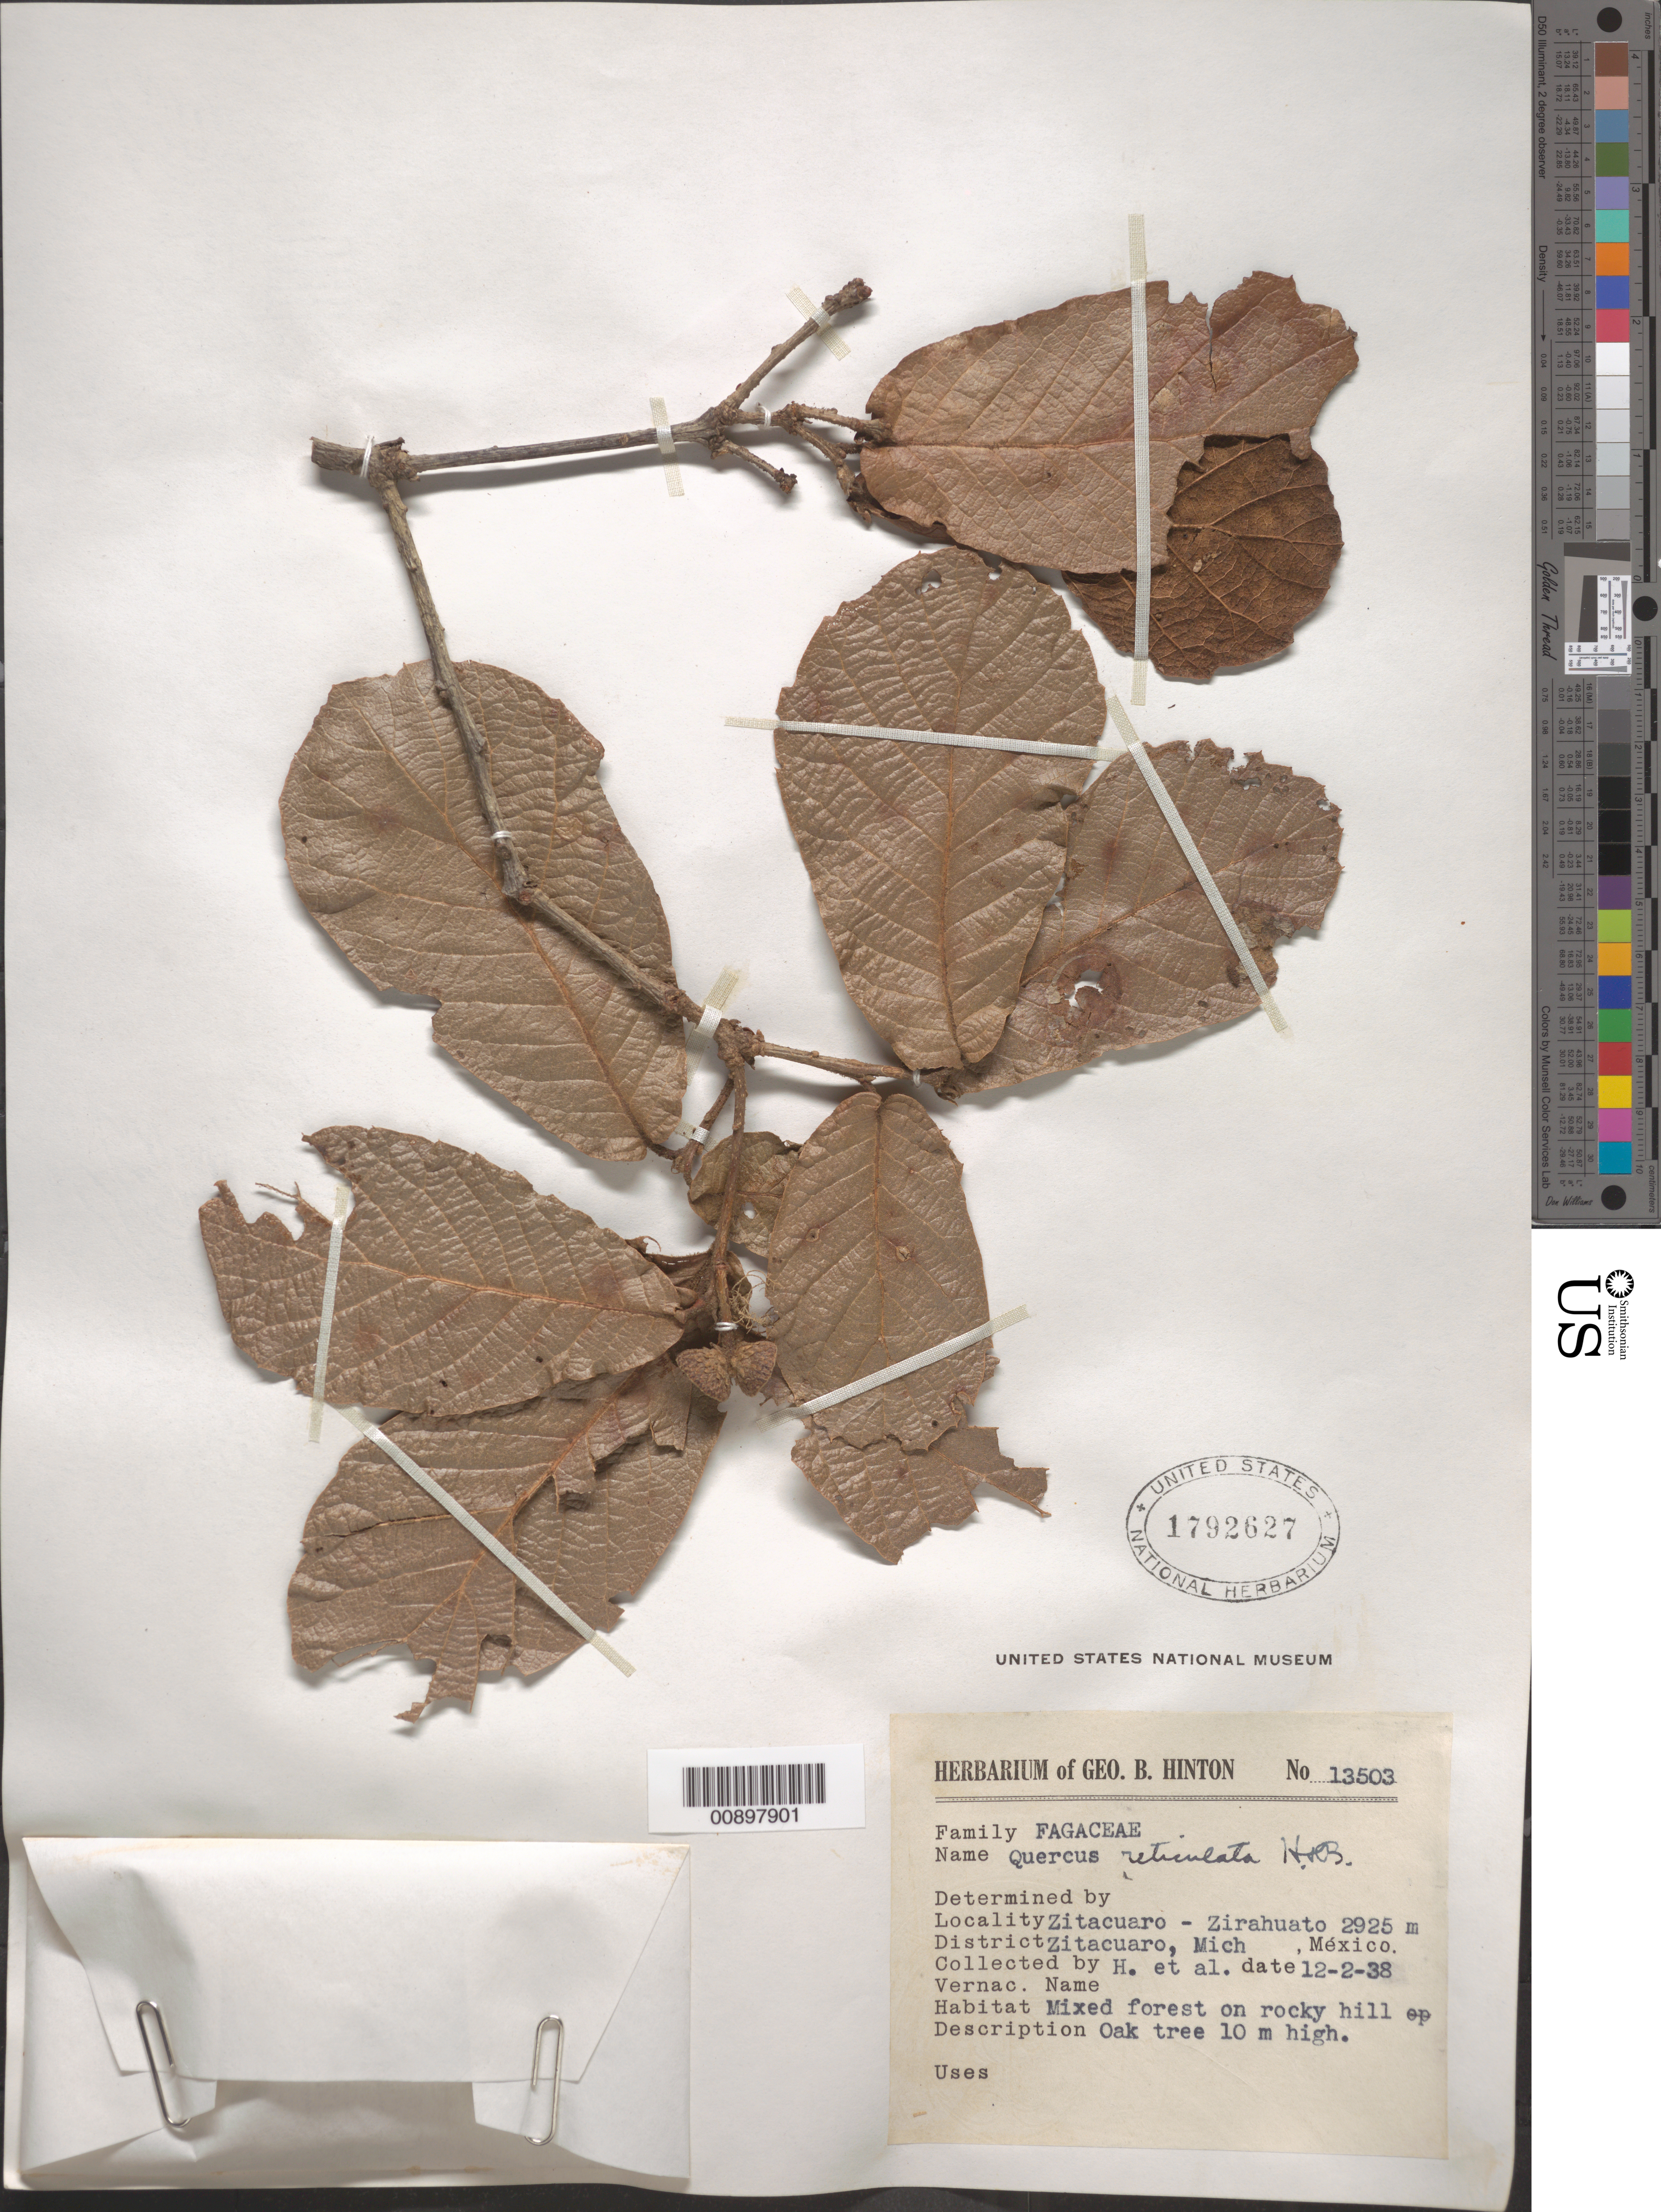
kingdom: Plantae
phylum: Tracheophyta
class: Magnoliopsida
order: Fagales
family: Fagaceae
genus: Quercus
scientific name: Quercus reticulata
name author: Humb. & Bonpl.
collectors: G. B. Hinton & et al.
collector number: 13503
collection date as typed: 02 Dec 1938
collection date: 1938-12-02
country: Mexico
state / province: Michoacán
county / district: Zitácuaro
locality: Zitácuaro - Zirahuato, District Zitácuaro, State of Michoacán.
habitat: Mixed forest on rocky hill.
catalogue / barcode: US 1792627